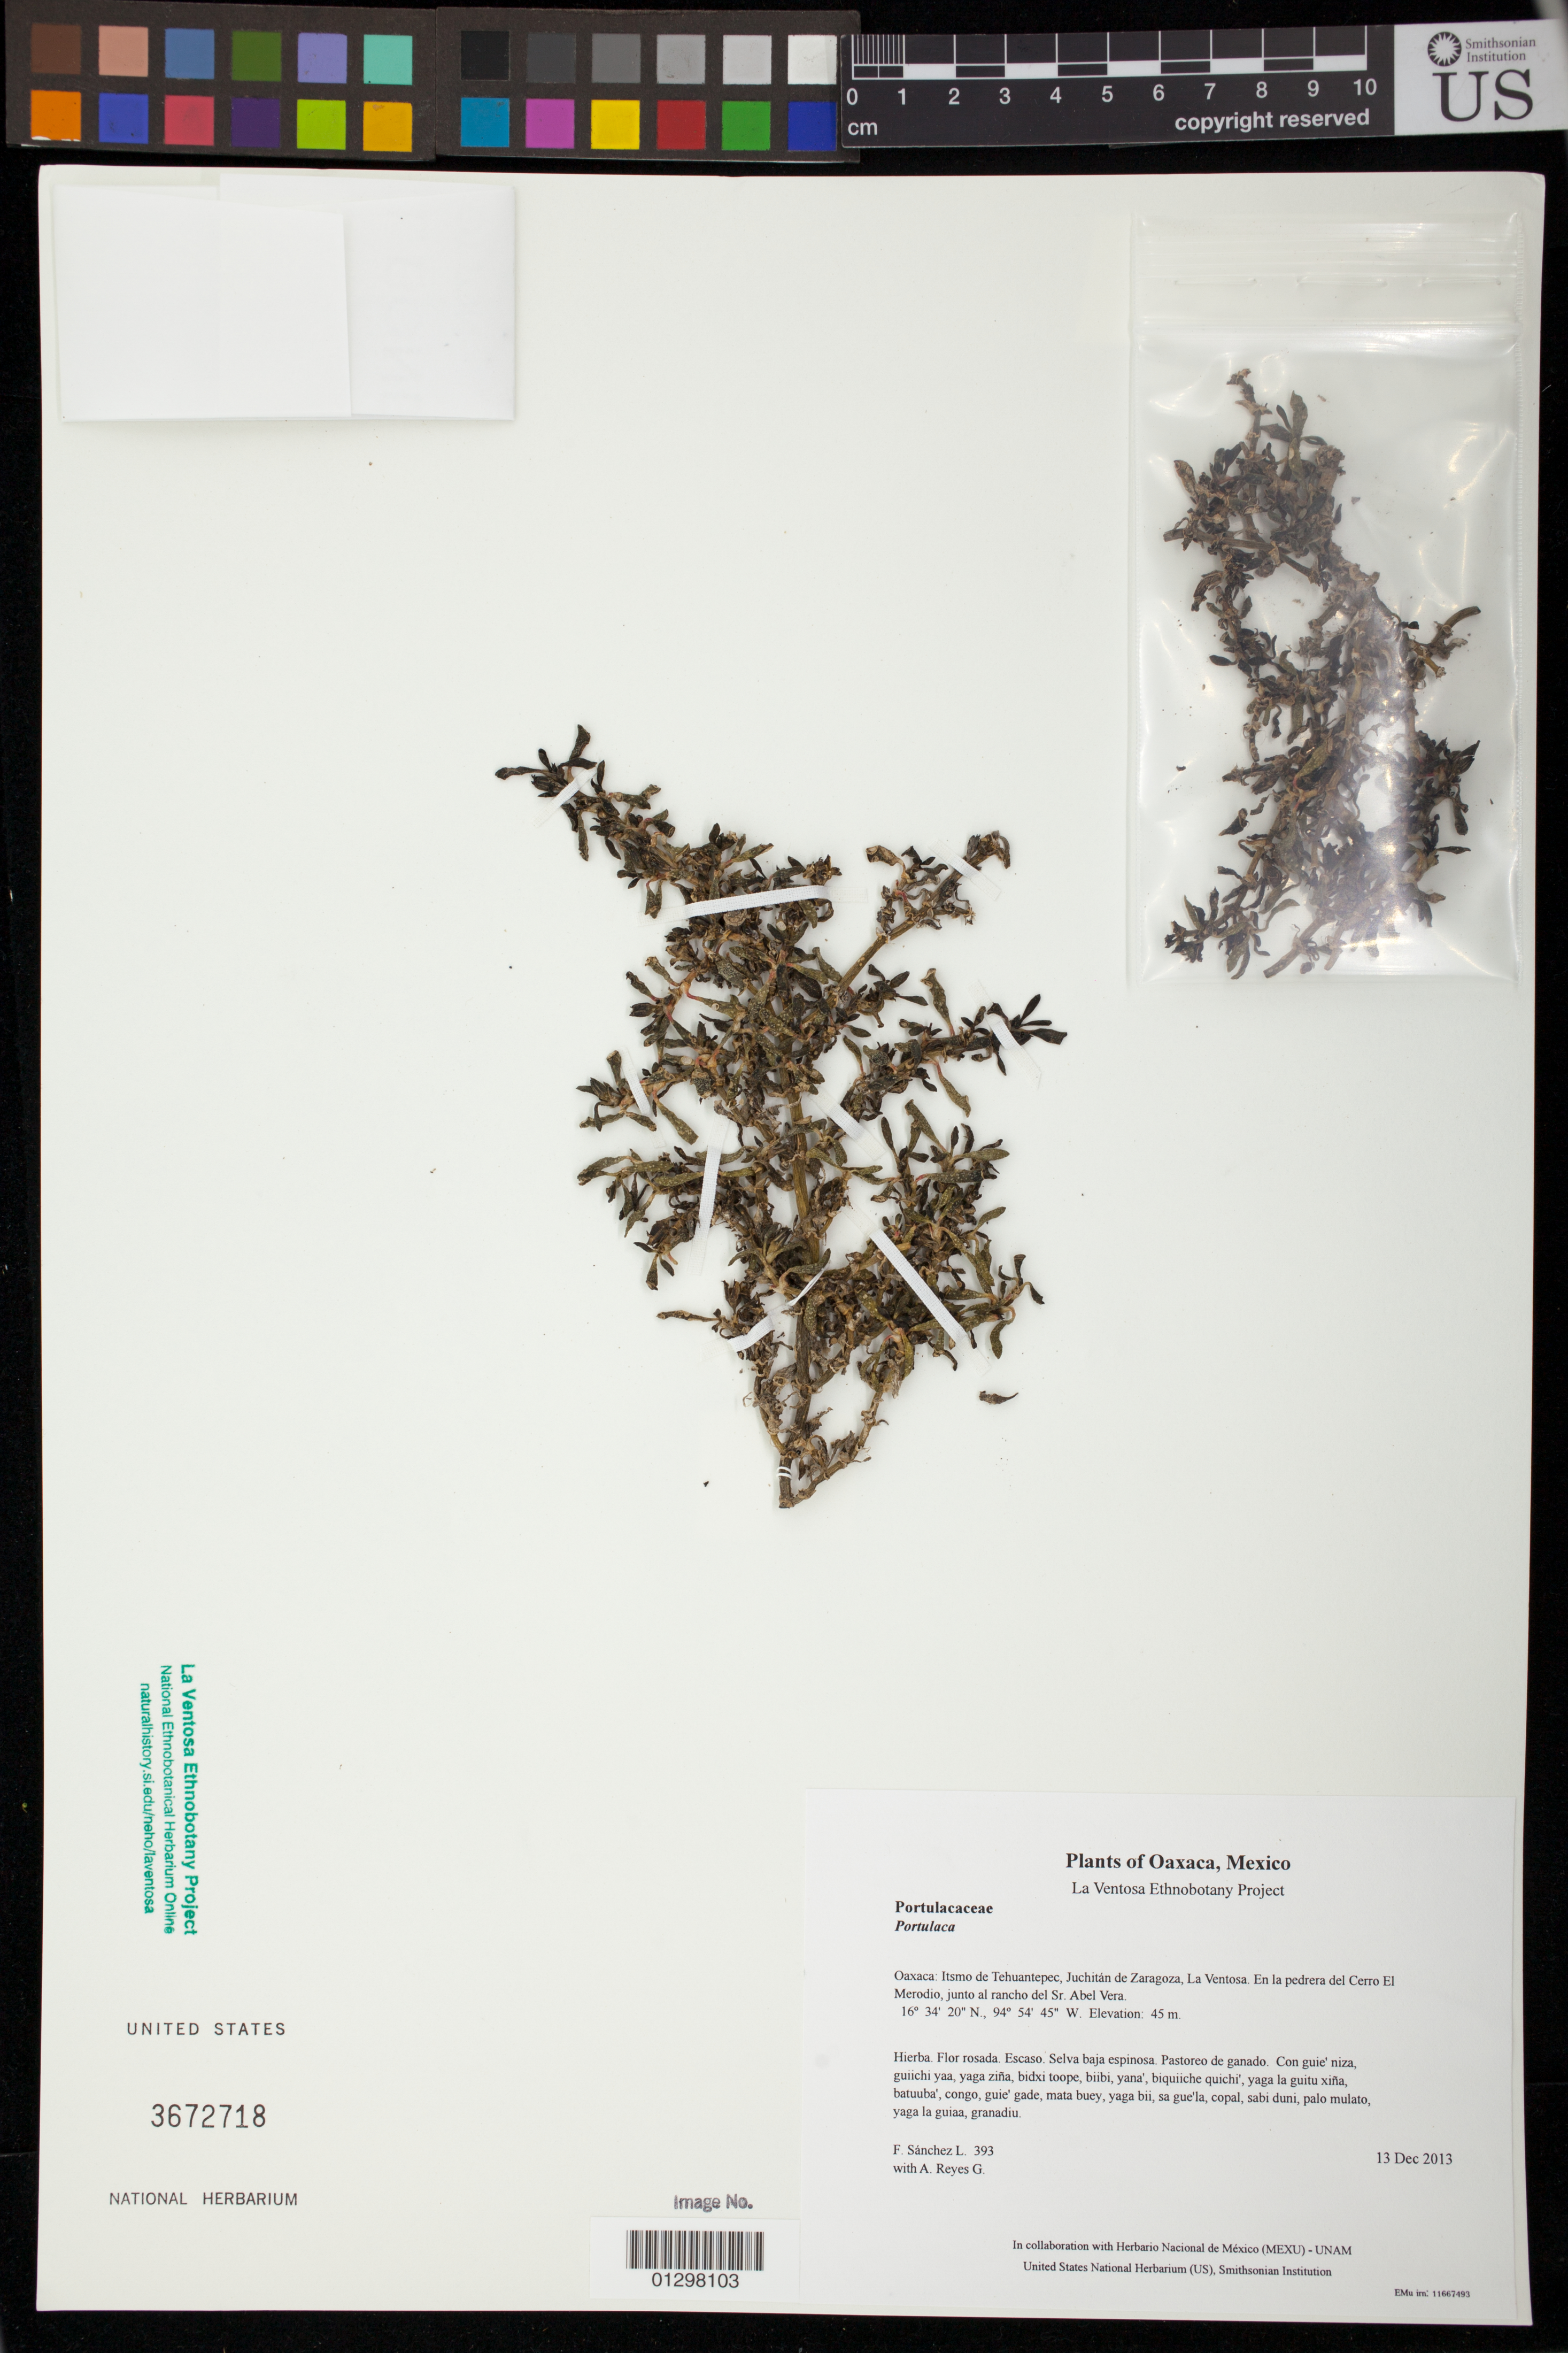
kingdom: Plantae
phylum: Tracheophyta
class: Magnoliopsida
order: Caryophyllales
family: Aizoaceae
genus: Sesuvium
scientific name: Sesuvium portulacastrum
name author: (L.) L.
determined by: Velasco G., Kenia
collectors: F. Sánchez L. & A. Reyes G.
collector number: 393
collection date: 2013-12-13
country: Mexico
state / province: Oaxaca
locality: Itsmo de Tehuantepec, Juchitán de Zaragoza, La Ventosa. En la pedrera del Cerro El Merodio, junto al rancho del Sr. Abel Vera.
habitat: Selva baja espinosa. Pastoreo de ganado.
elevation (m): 45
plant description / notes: JEBOT, MEXU, SERO, US; Guixi layu. Guie' rosa. Huaxie'.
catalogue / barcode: US 3672718